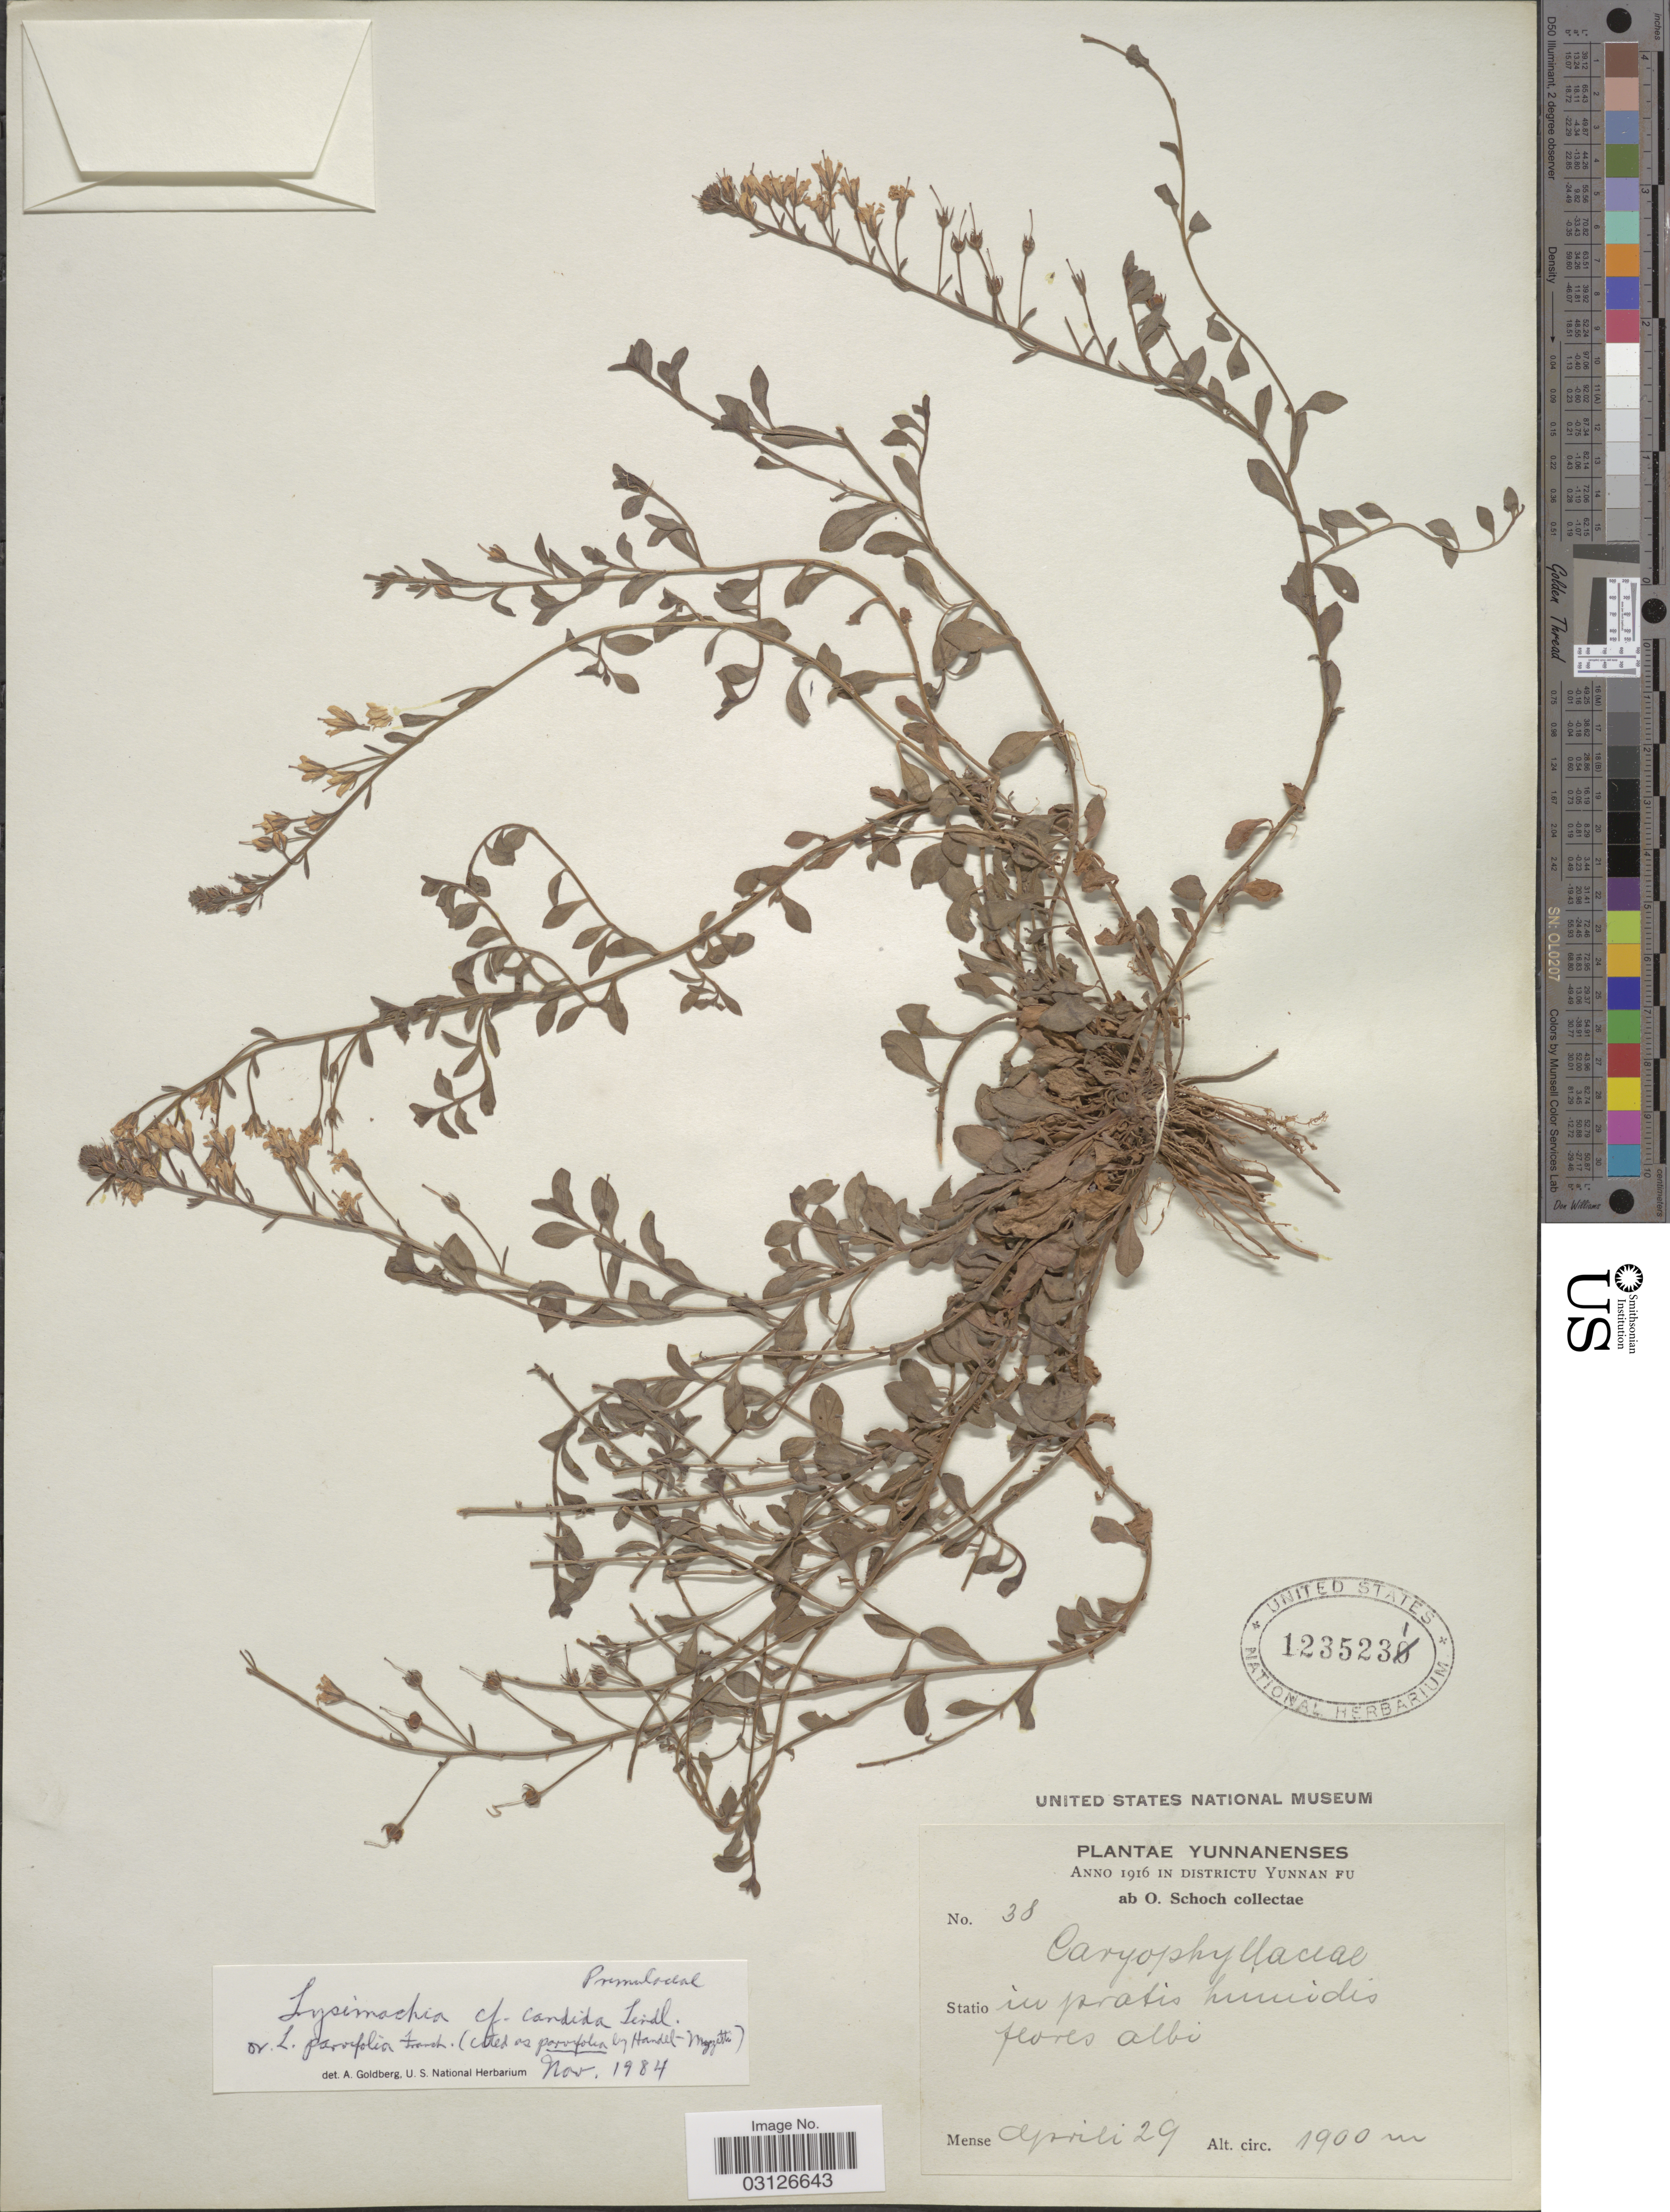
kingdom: Plantae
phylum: Tracheophyta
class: Magnoliopsida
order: Ericales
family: Primulaceae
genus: Lysimachia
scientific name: Lysimachia sp.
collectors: O. Schoch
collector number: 38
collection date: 1916-04-29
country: China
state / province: Yunnan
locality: In districtu Yunnan Fu. Yunnanenses.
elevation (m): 1900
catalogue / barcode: US 1235231